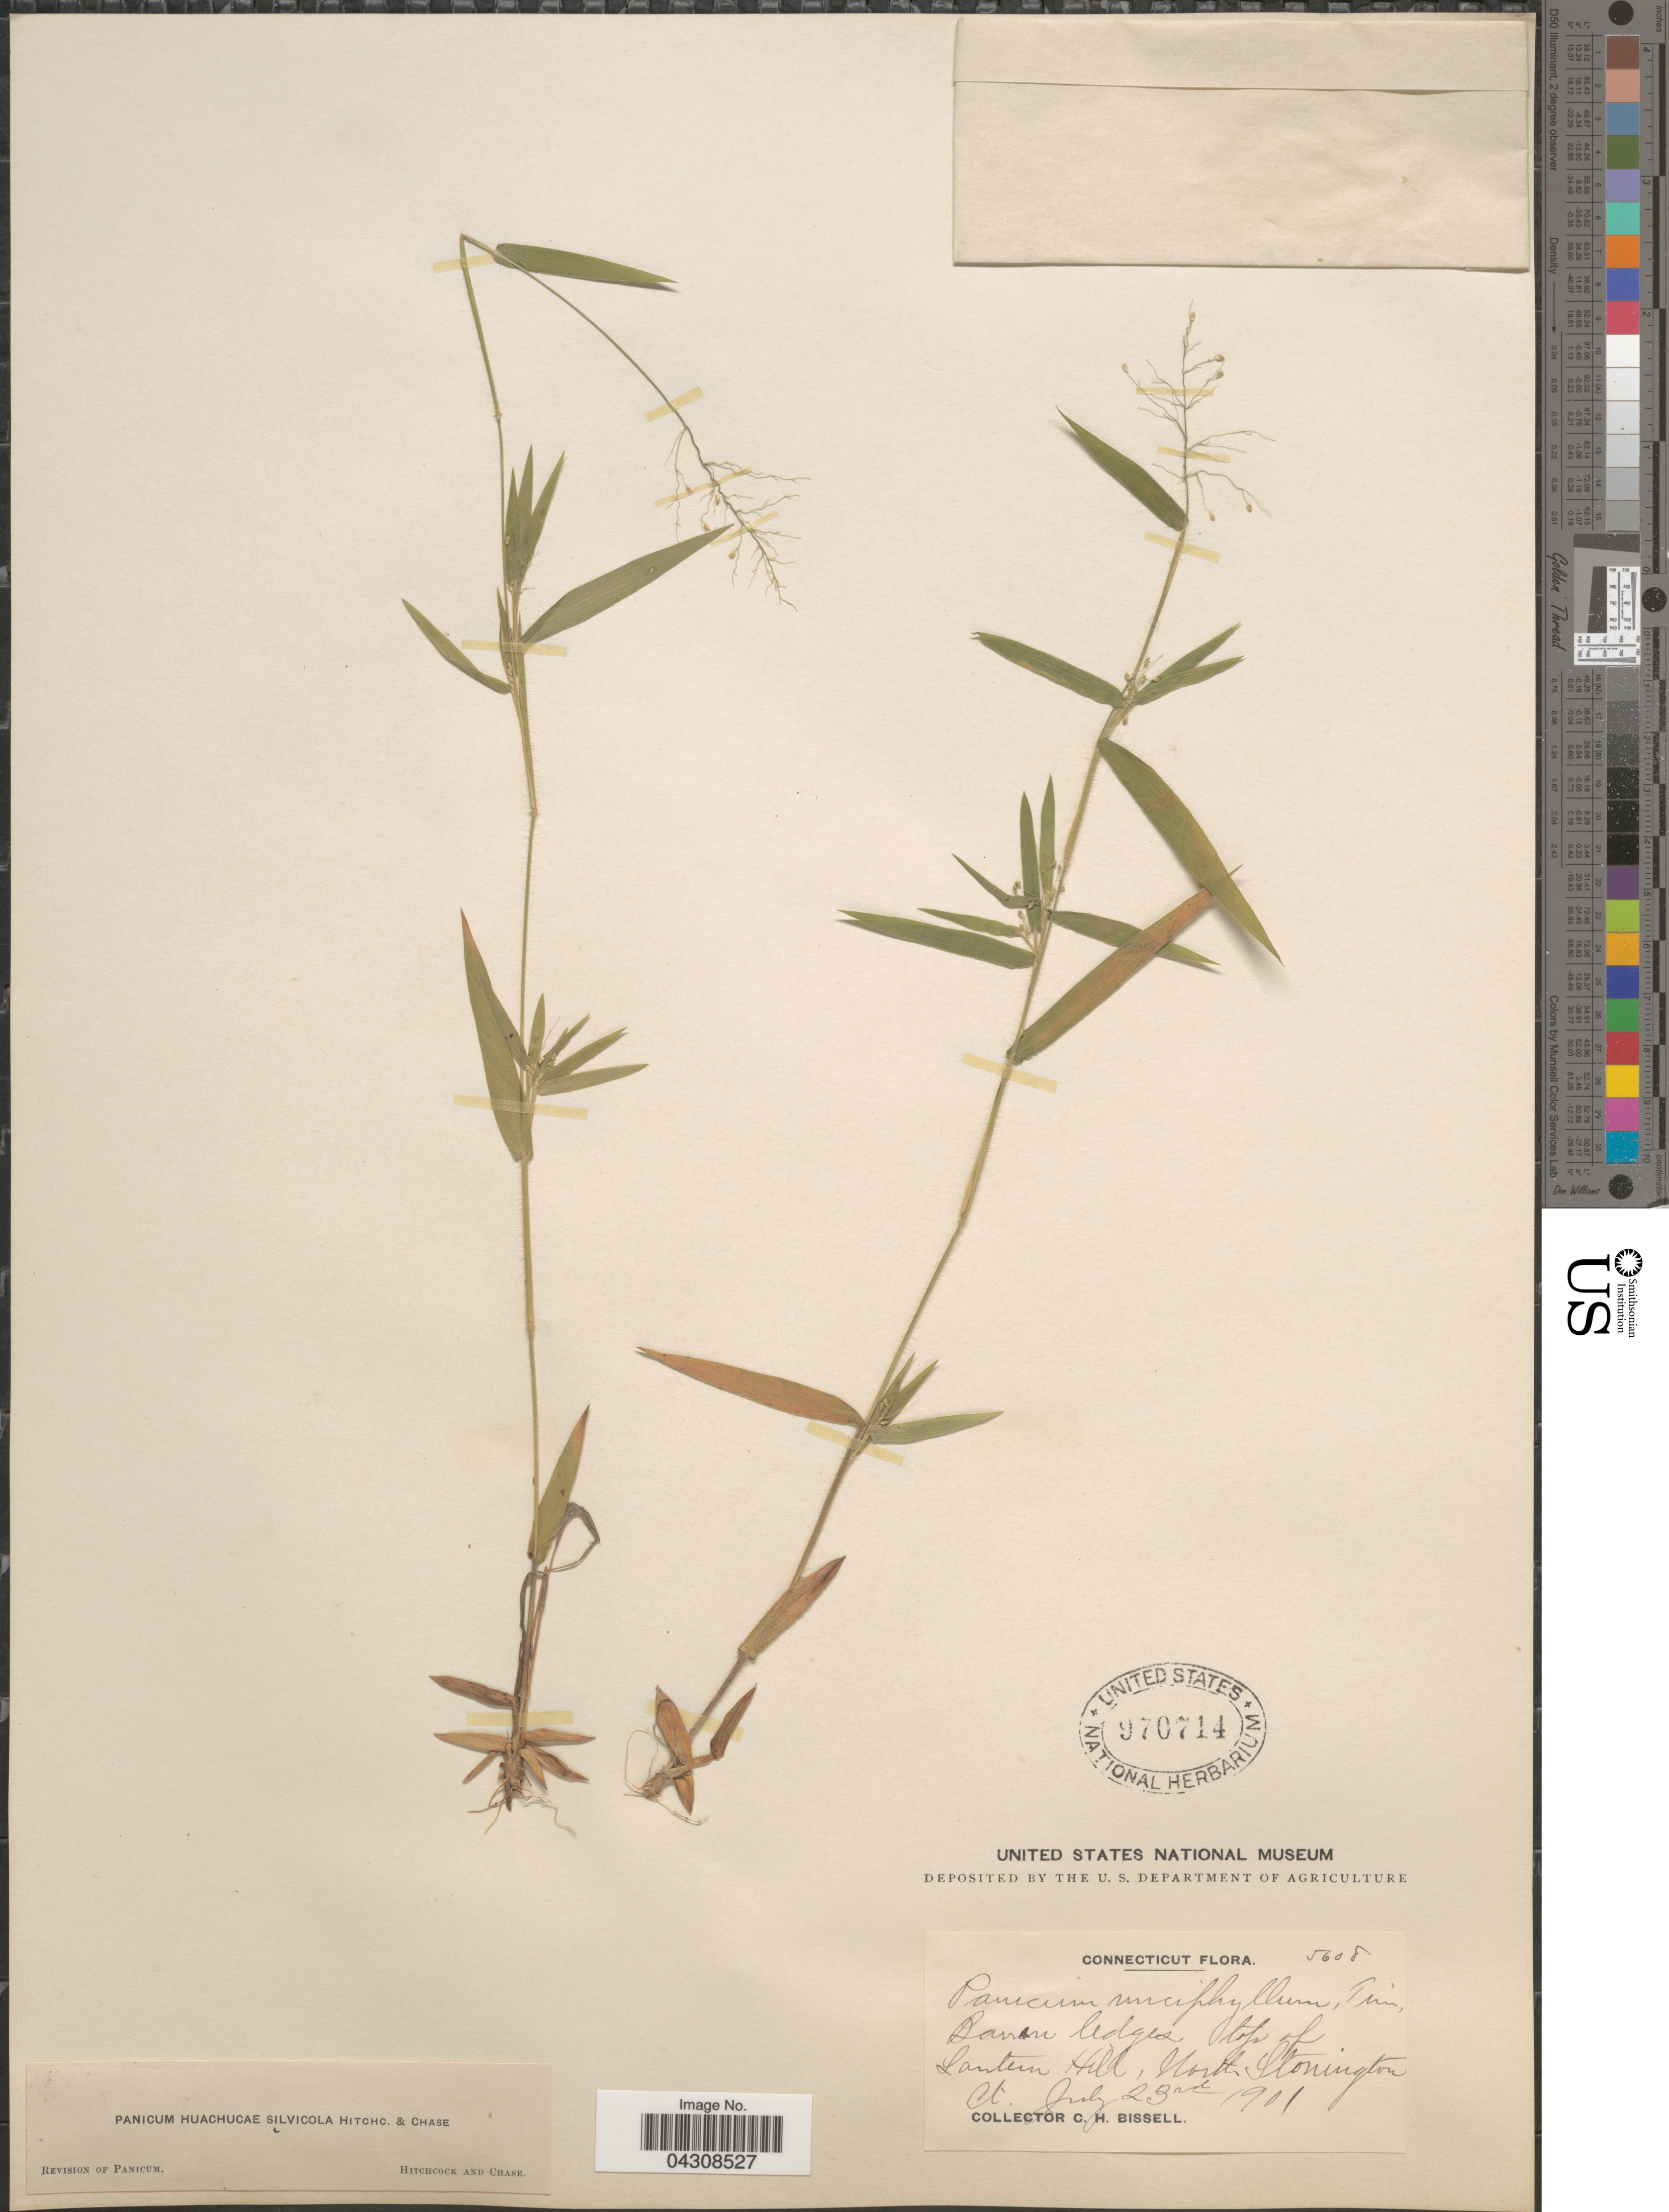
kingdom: Plantae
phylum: Tracheophyta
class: Liliopsida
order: Poales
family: Poaceae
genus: Dichanthelium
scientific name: Dichanthelium acuminatum var. acuminatum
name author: (Sw.) Gould & C.A. Clark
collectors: C. Bissell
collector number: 5608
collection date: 1901-07-23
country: United States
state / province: Connecticut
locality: Barren ledges top of Lantern Hill, North Stonington.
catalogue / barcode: US 970714